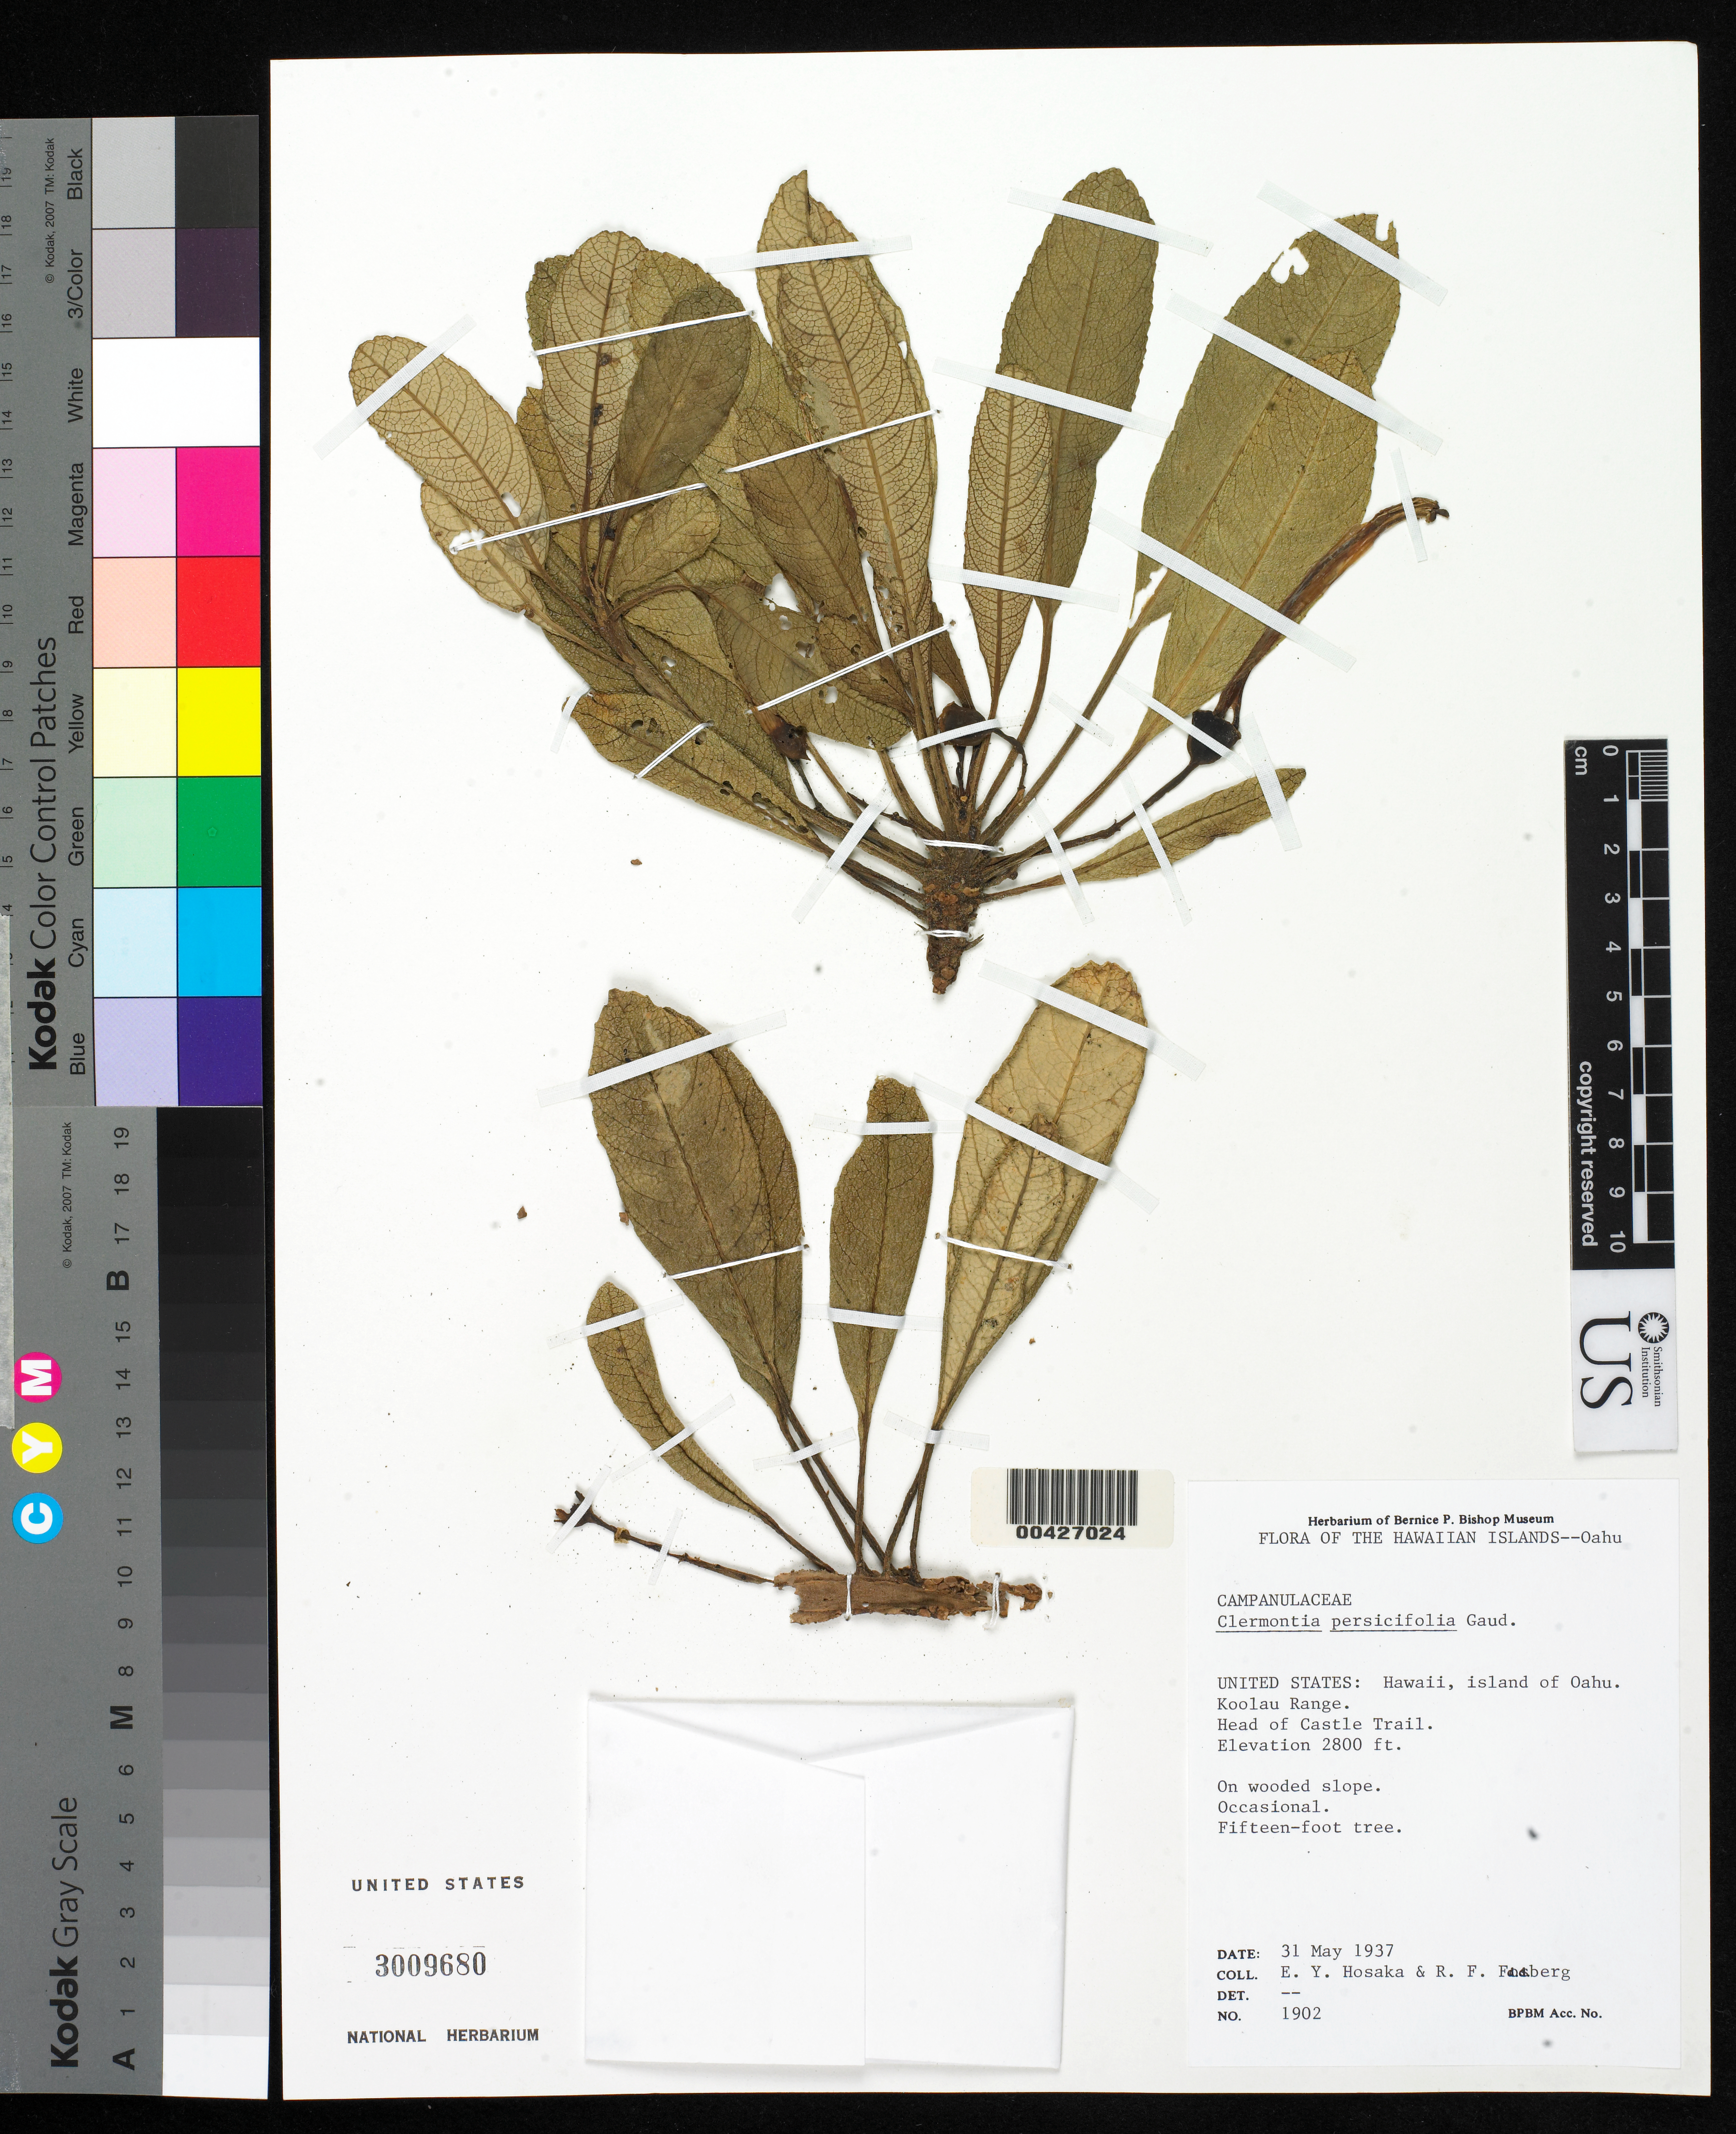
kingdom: Plantae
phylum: Tracheophyta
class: Magnoliopsida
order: Asterales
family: Campanulaceae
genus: Clermontia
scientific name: Clermontia persicifolia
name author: Gaudich.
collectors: E. Y. Hosaka & F. R. Fosberg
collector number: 1902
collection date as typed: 31 May 1937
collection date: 1937-05-31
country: United States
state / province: Hawaii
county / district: Honolulu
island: Oahu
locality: Koolau Range, head of Castle Trail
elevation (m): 853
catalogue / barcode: US 3009680